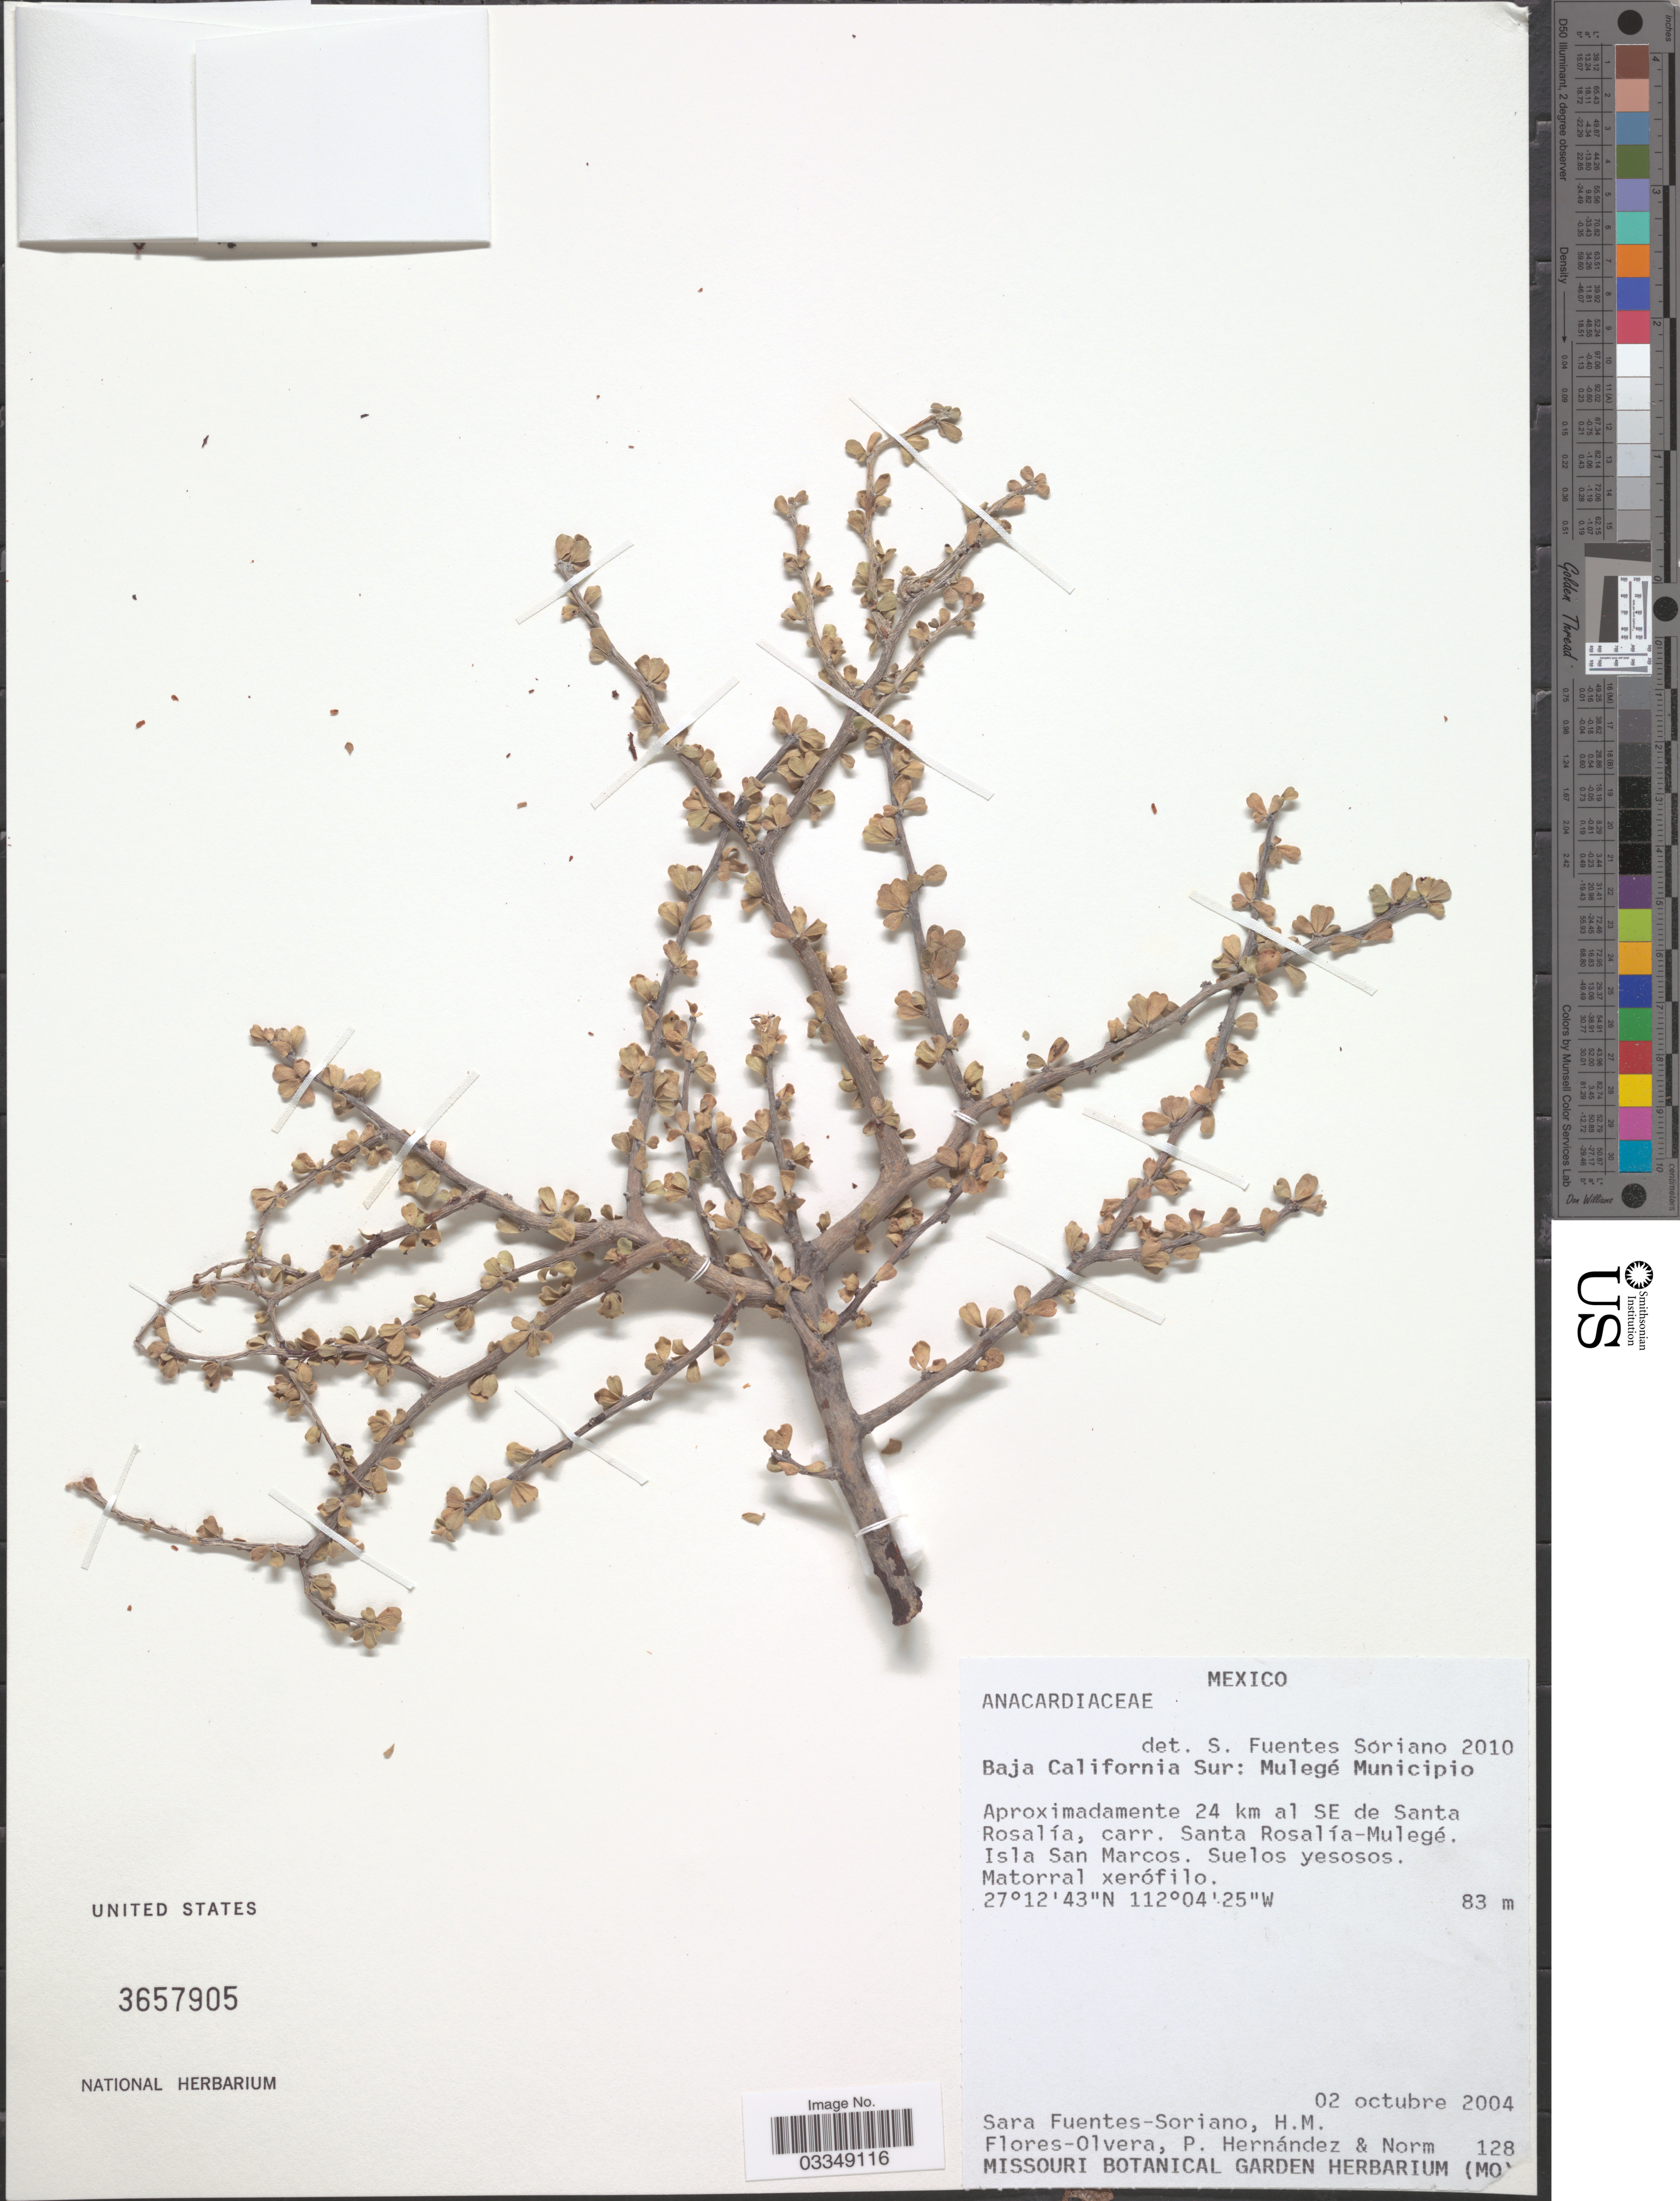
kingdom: Plantae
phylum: Tracheophyta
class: Magnoliopsida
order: Malpighiales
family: Euphorbiaceae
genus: Jatropha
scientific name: Jatropha sp.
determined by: Mitchell, John D.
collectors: S. Fuentes-Soriano, H. Flores Olvera, P. Hernández & Norm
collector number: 128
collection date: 2004-10-02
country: Mexico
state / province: Baja California Sur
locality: Mulegé Municipio. Aproximadamente 24 km al SE de Santa Rosalía, carr. Santa Rosalía-Mulegé. Isla San Marcos.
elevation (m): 83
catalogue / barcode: US 3657905